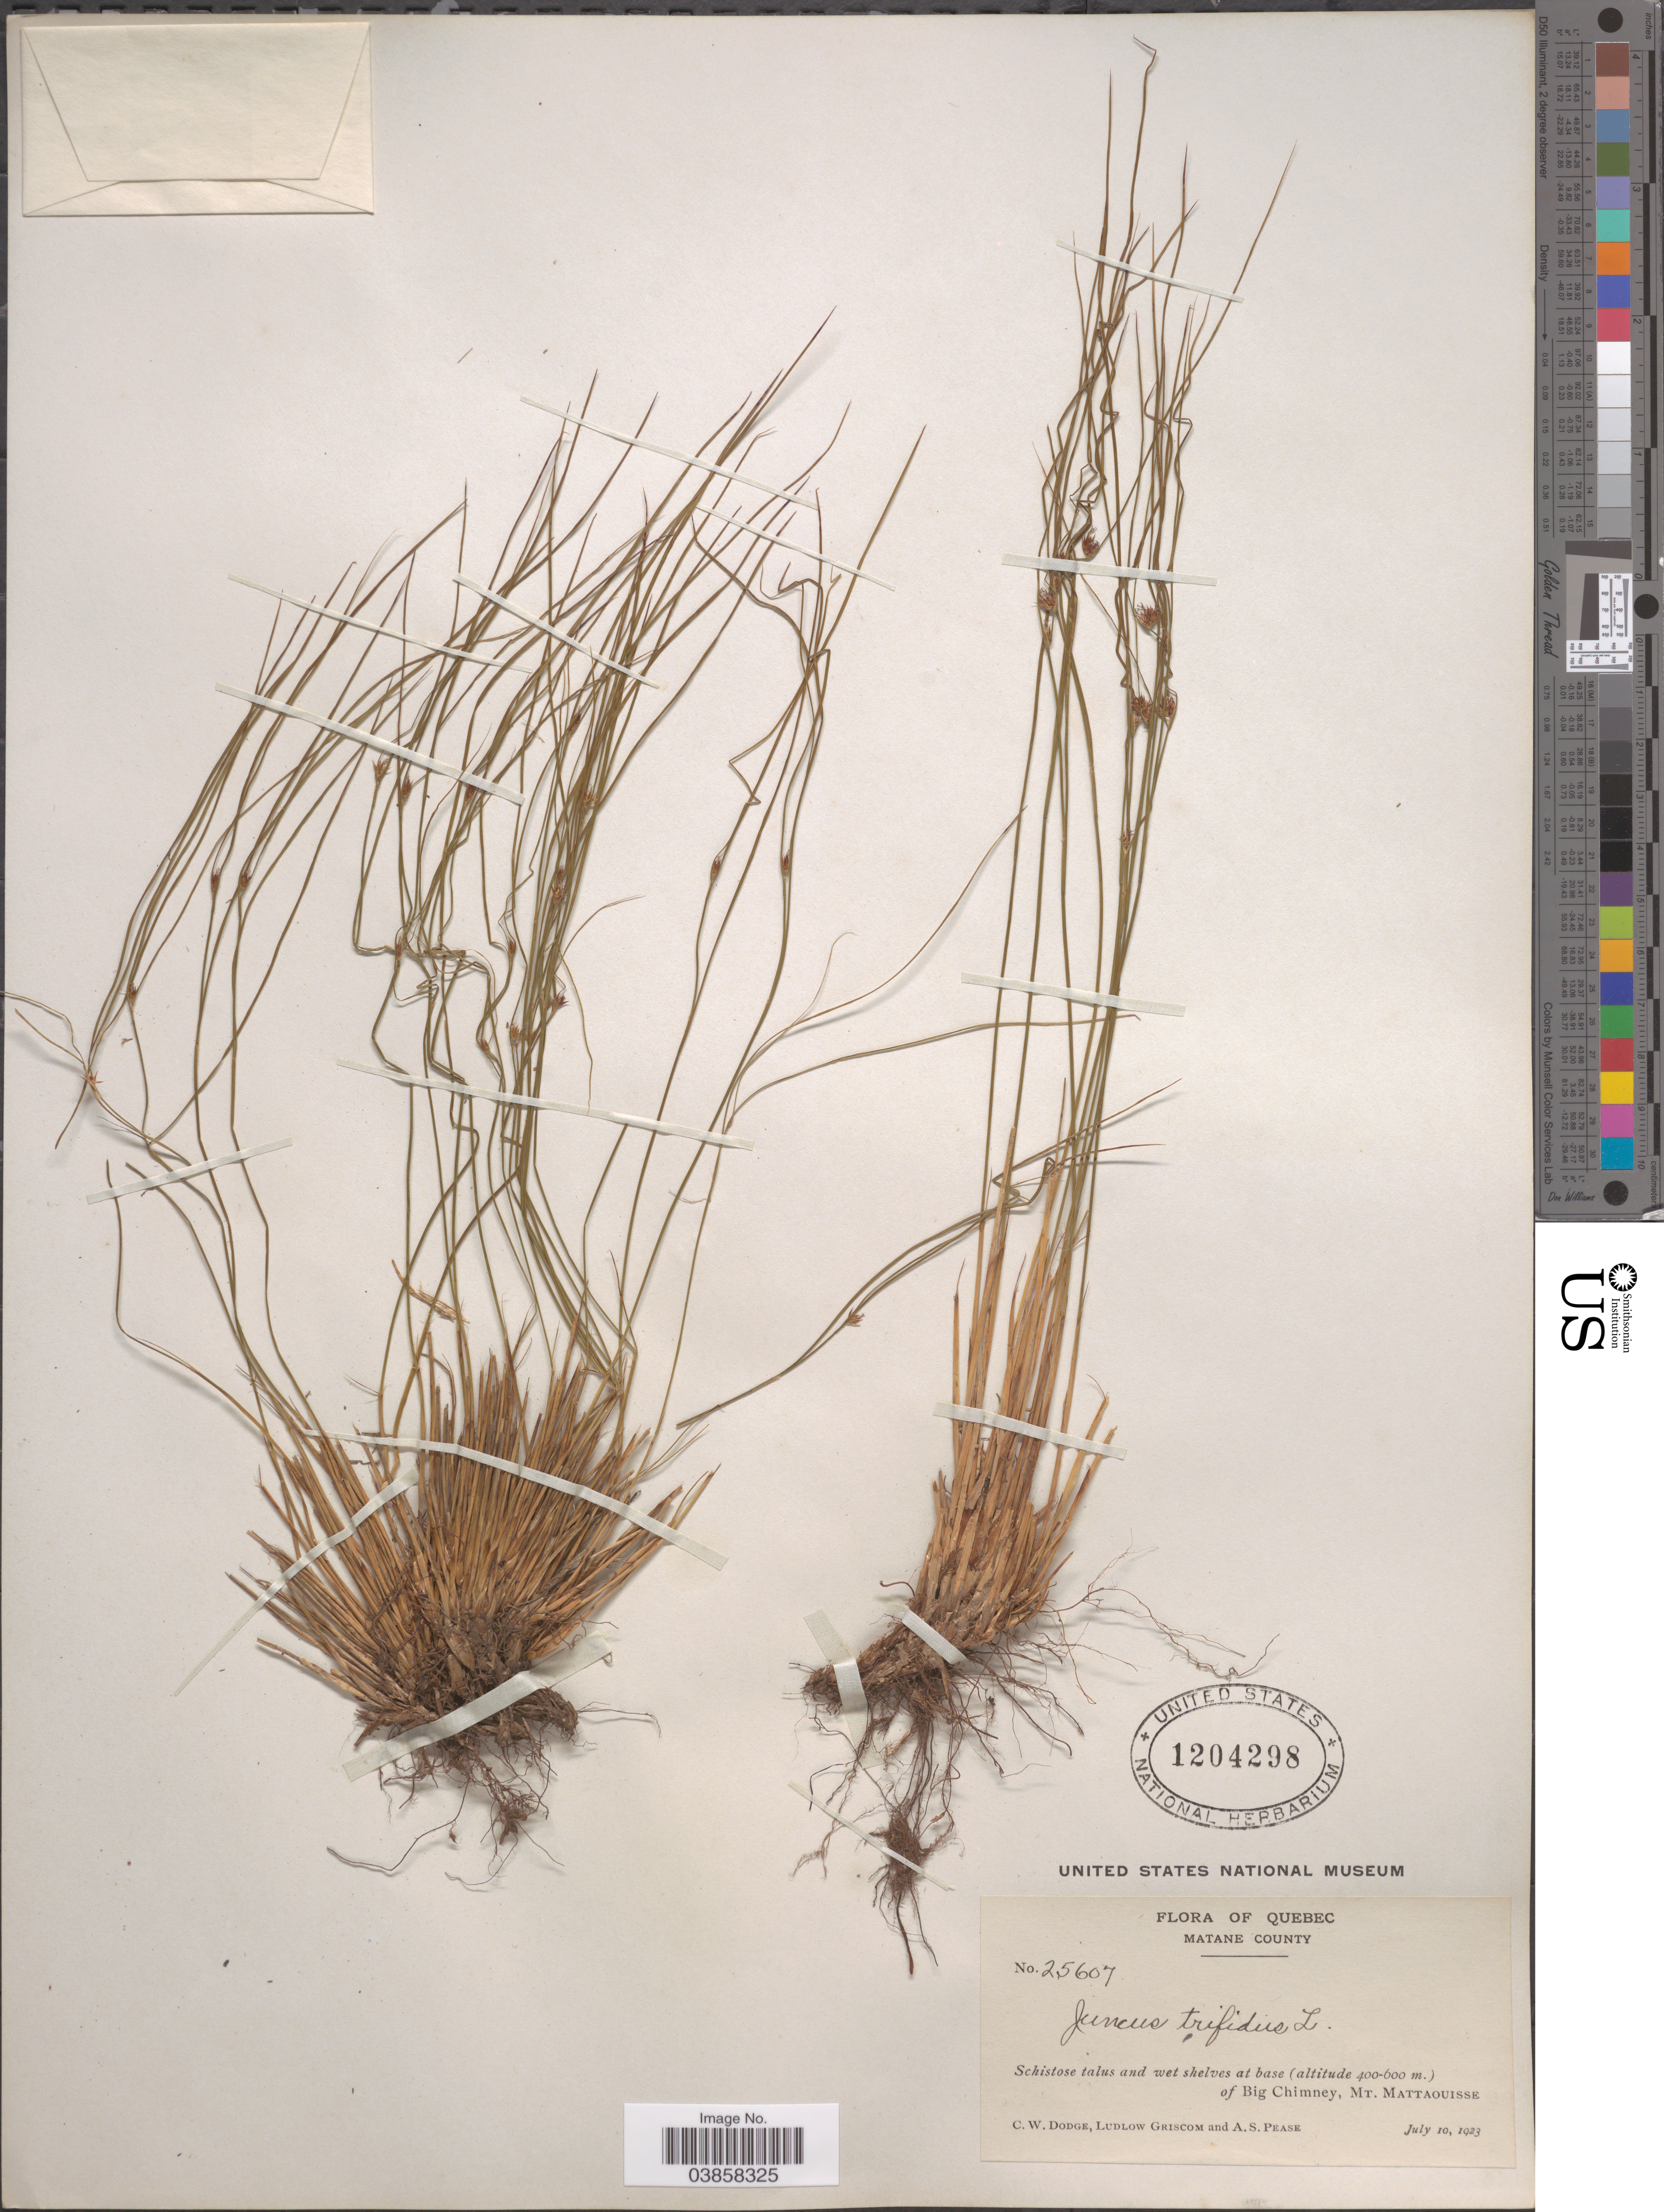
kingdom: Plantae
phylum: Tracheophyta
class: Liliopsida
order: Poales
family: Juncaceae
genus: Juncus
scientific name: Juncus trifidus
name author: L.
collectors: C. Dodge, L. Griscom & A. S. Pease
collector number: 25607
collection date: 1923-07-10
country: Canada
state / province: Quebec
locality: Matane County. Schistose talus and wet shelves at base, of Big Chimney, Mt. Mattaouisse.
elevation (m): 400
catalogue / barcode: US 1204298